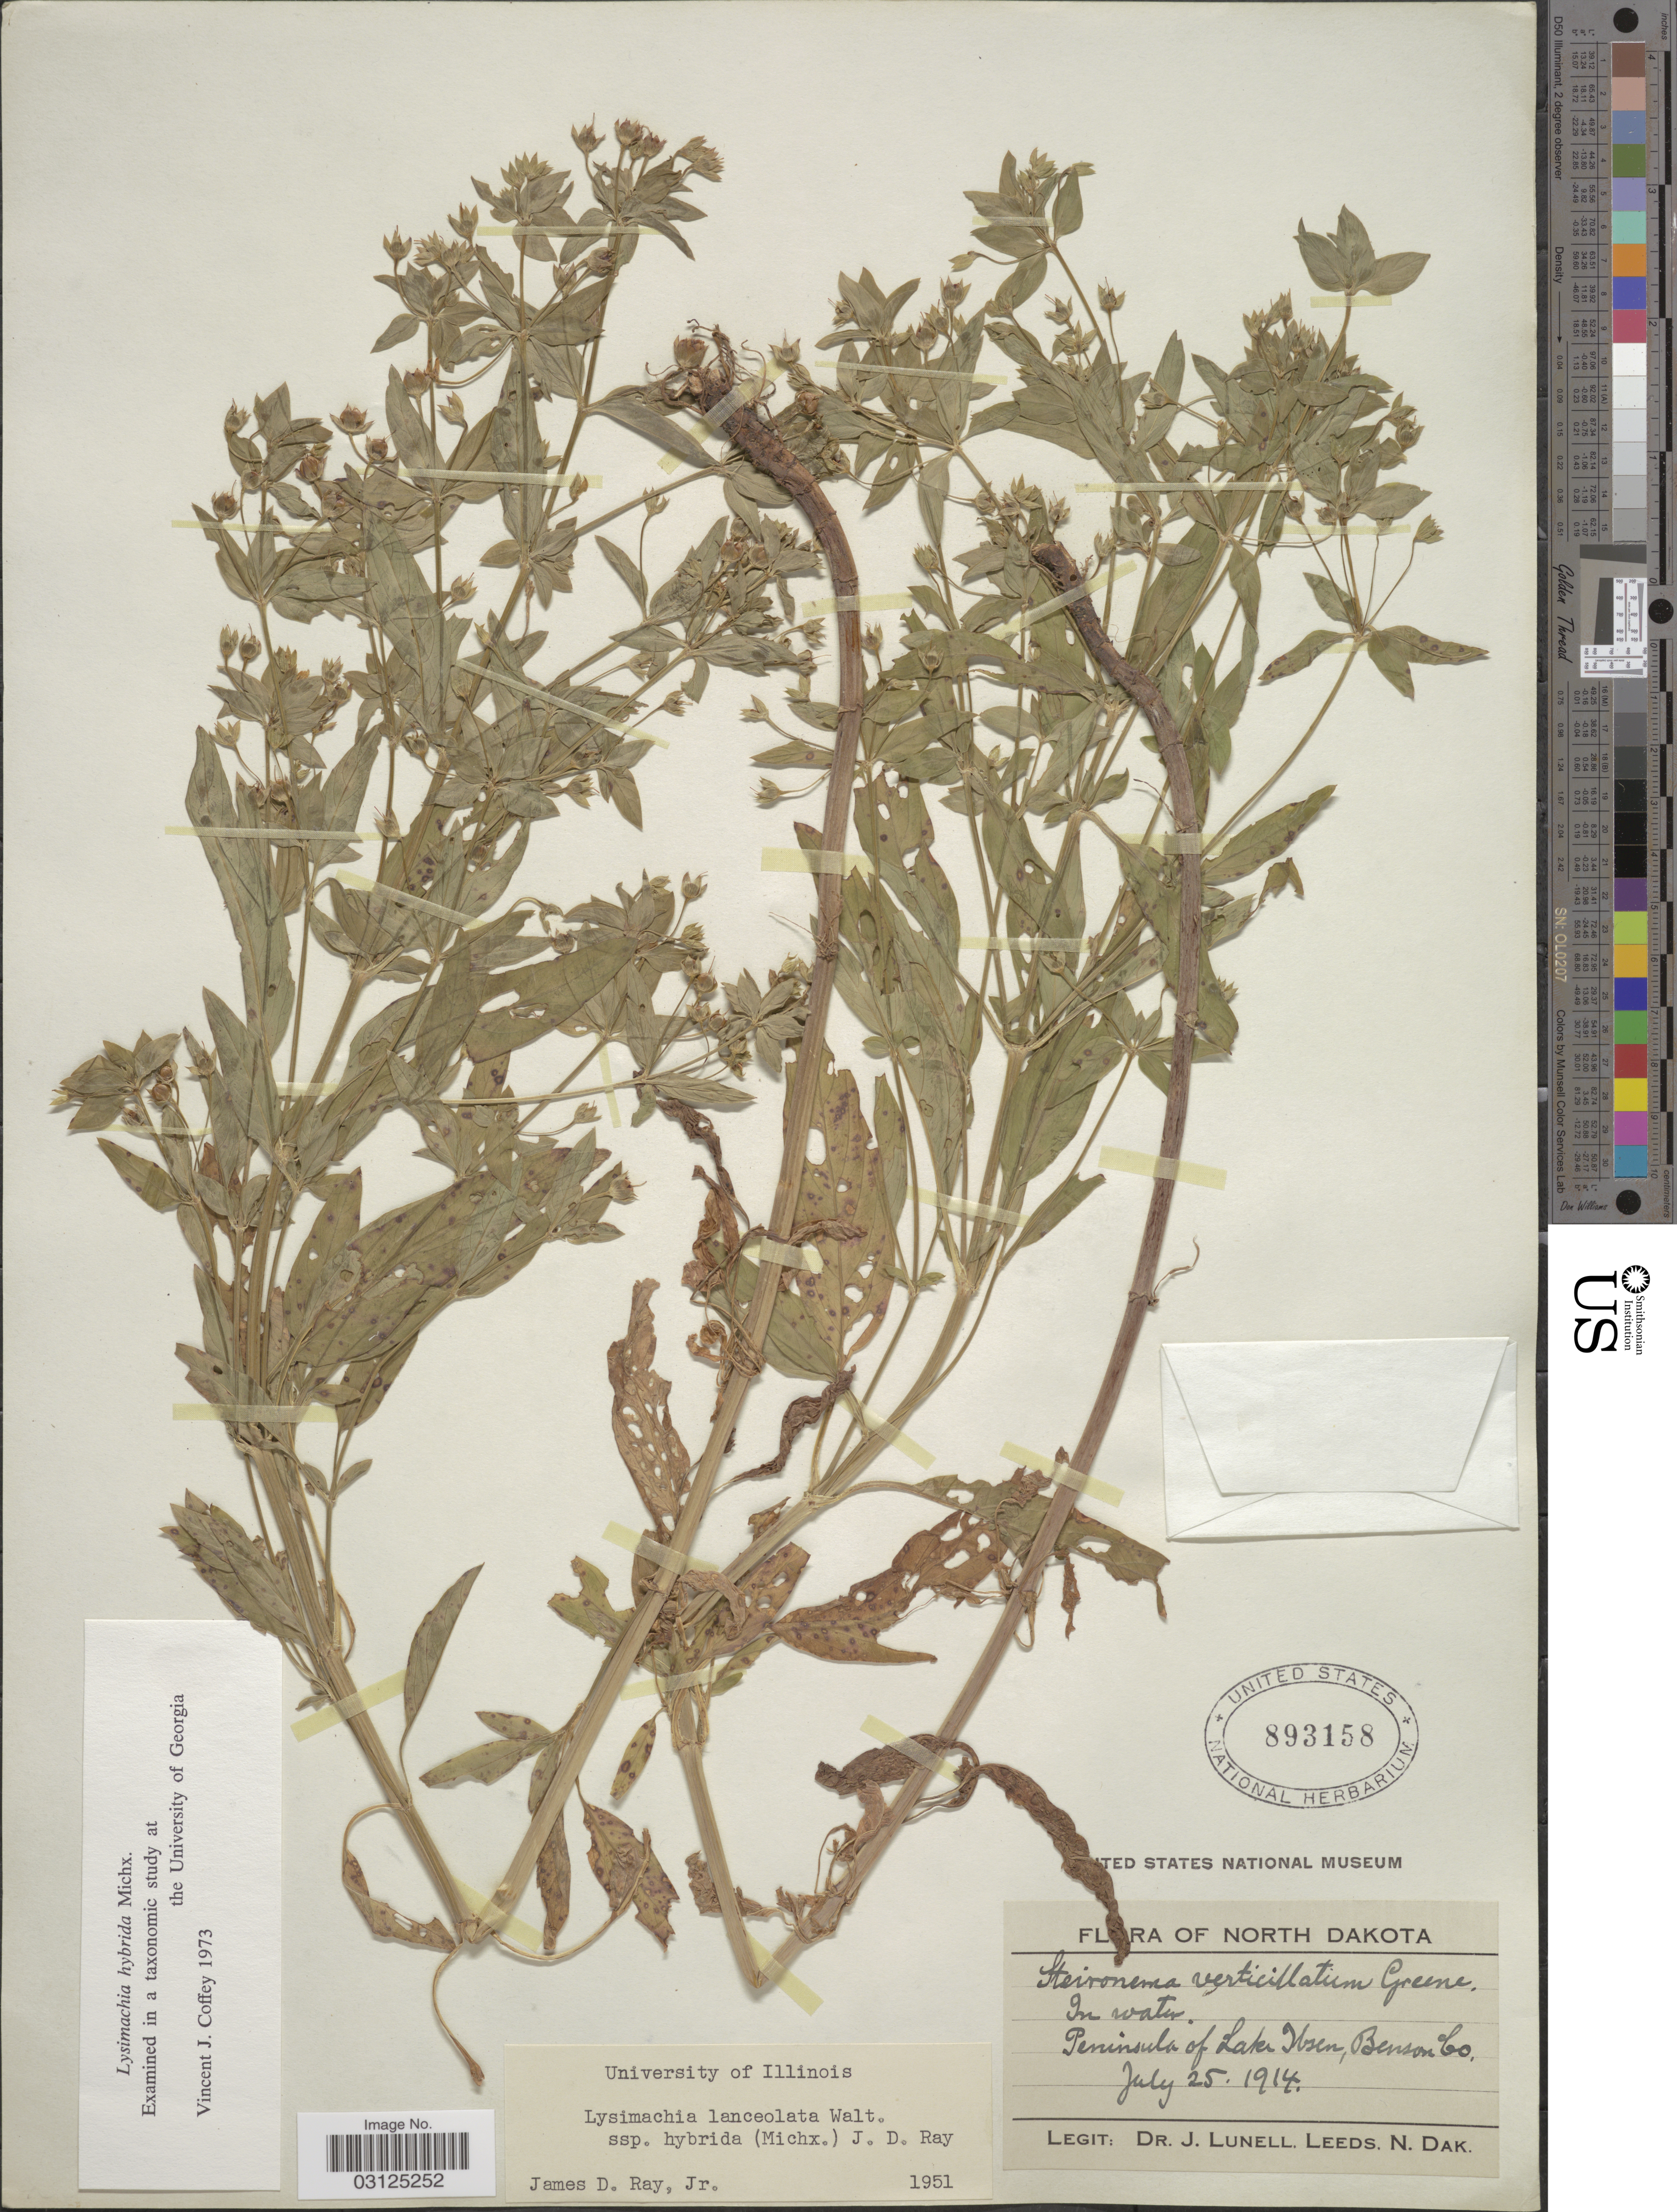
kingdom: Plantae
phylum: Tracheophyta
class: Magnoliopsida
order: Ericales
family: Primulaceae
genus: Lysimachia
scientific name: Lysimachia hybrida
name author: Michx.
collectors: J. Lunell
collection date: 1914-07-25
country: United States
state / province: North Dakota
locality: Peninsula of Lake Ibsen, Benson Co.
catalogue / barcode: US 893158